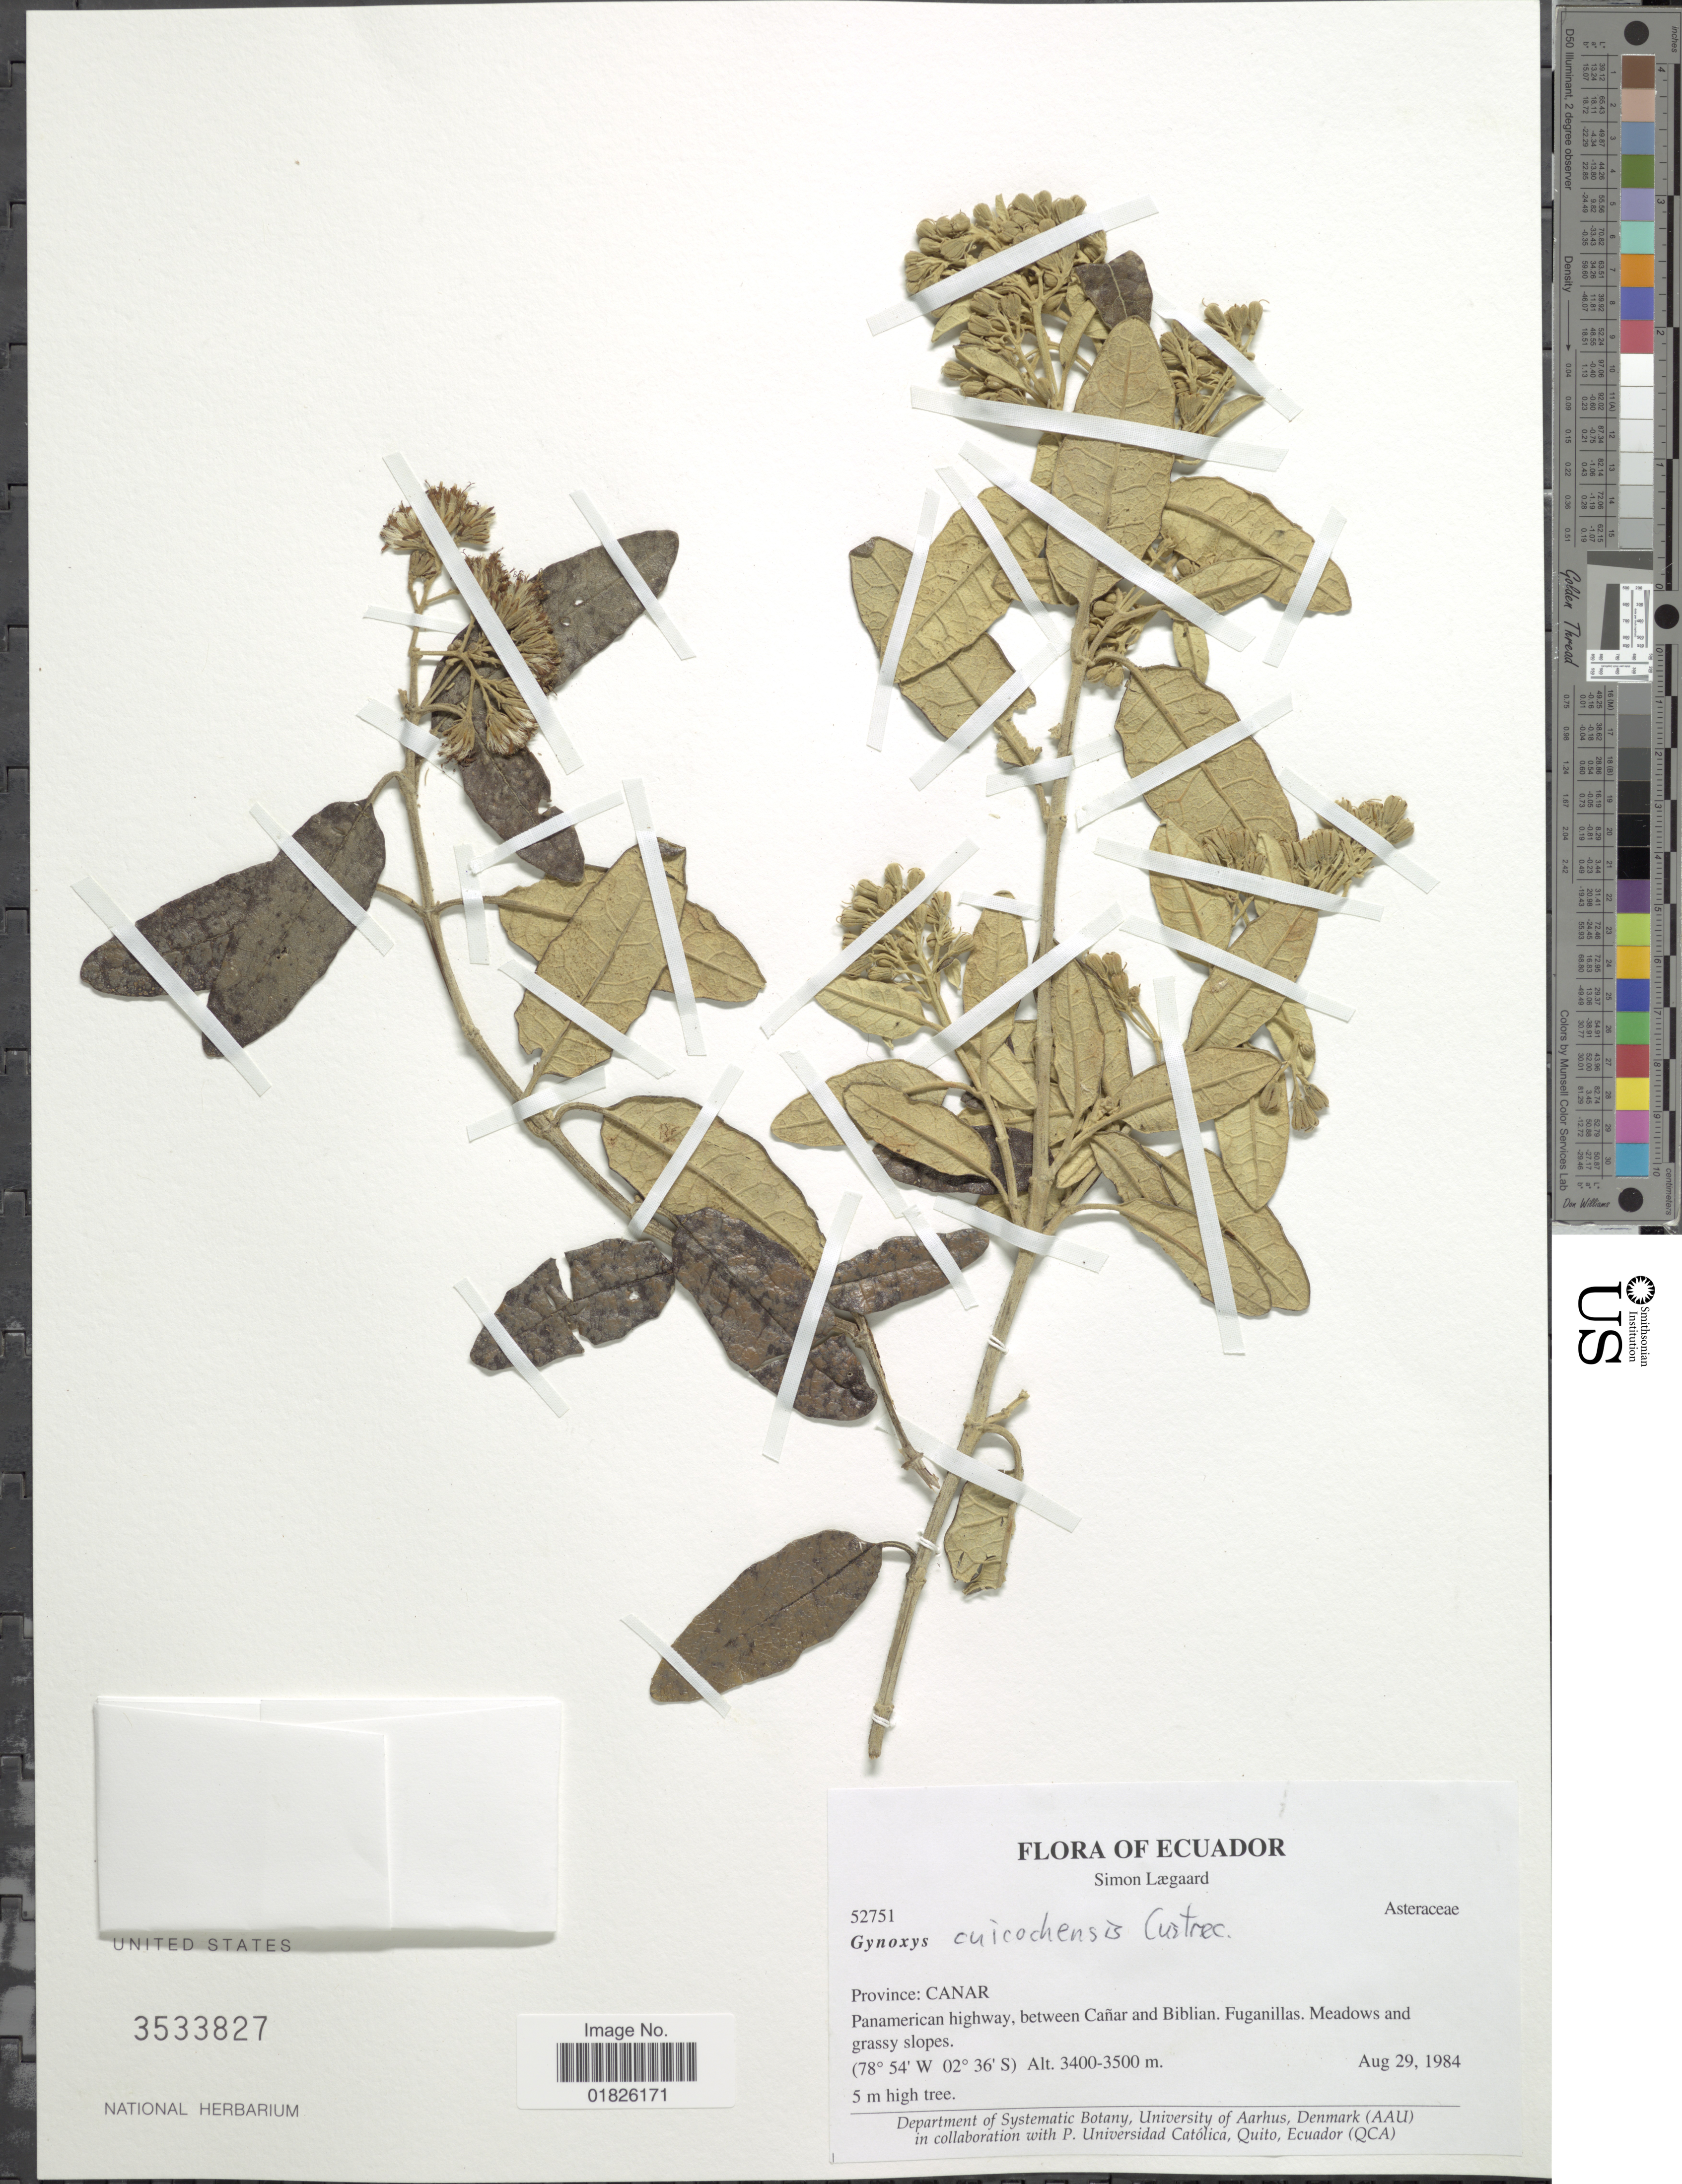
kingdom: Plantae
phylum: Tracheophyta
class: Magnoliopsida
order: Asterales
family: Asteraceae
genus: Gynoxys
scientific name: Gynoxys cuicochensis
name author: Cuatrec.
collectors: S. Lægaard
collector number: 5275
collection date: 1984-08-29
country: Ecuador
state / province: Cañar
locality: Panamericabn highway, between canar and Biblian. Fuganillas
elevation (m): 3400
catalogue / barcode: US 3533827